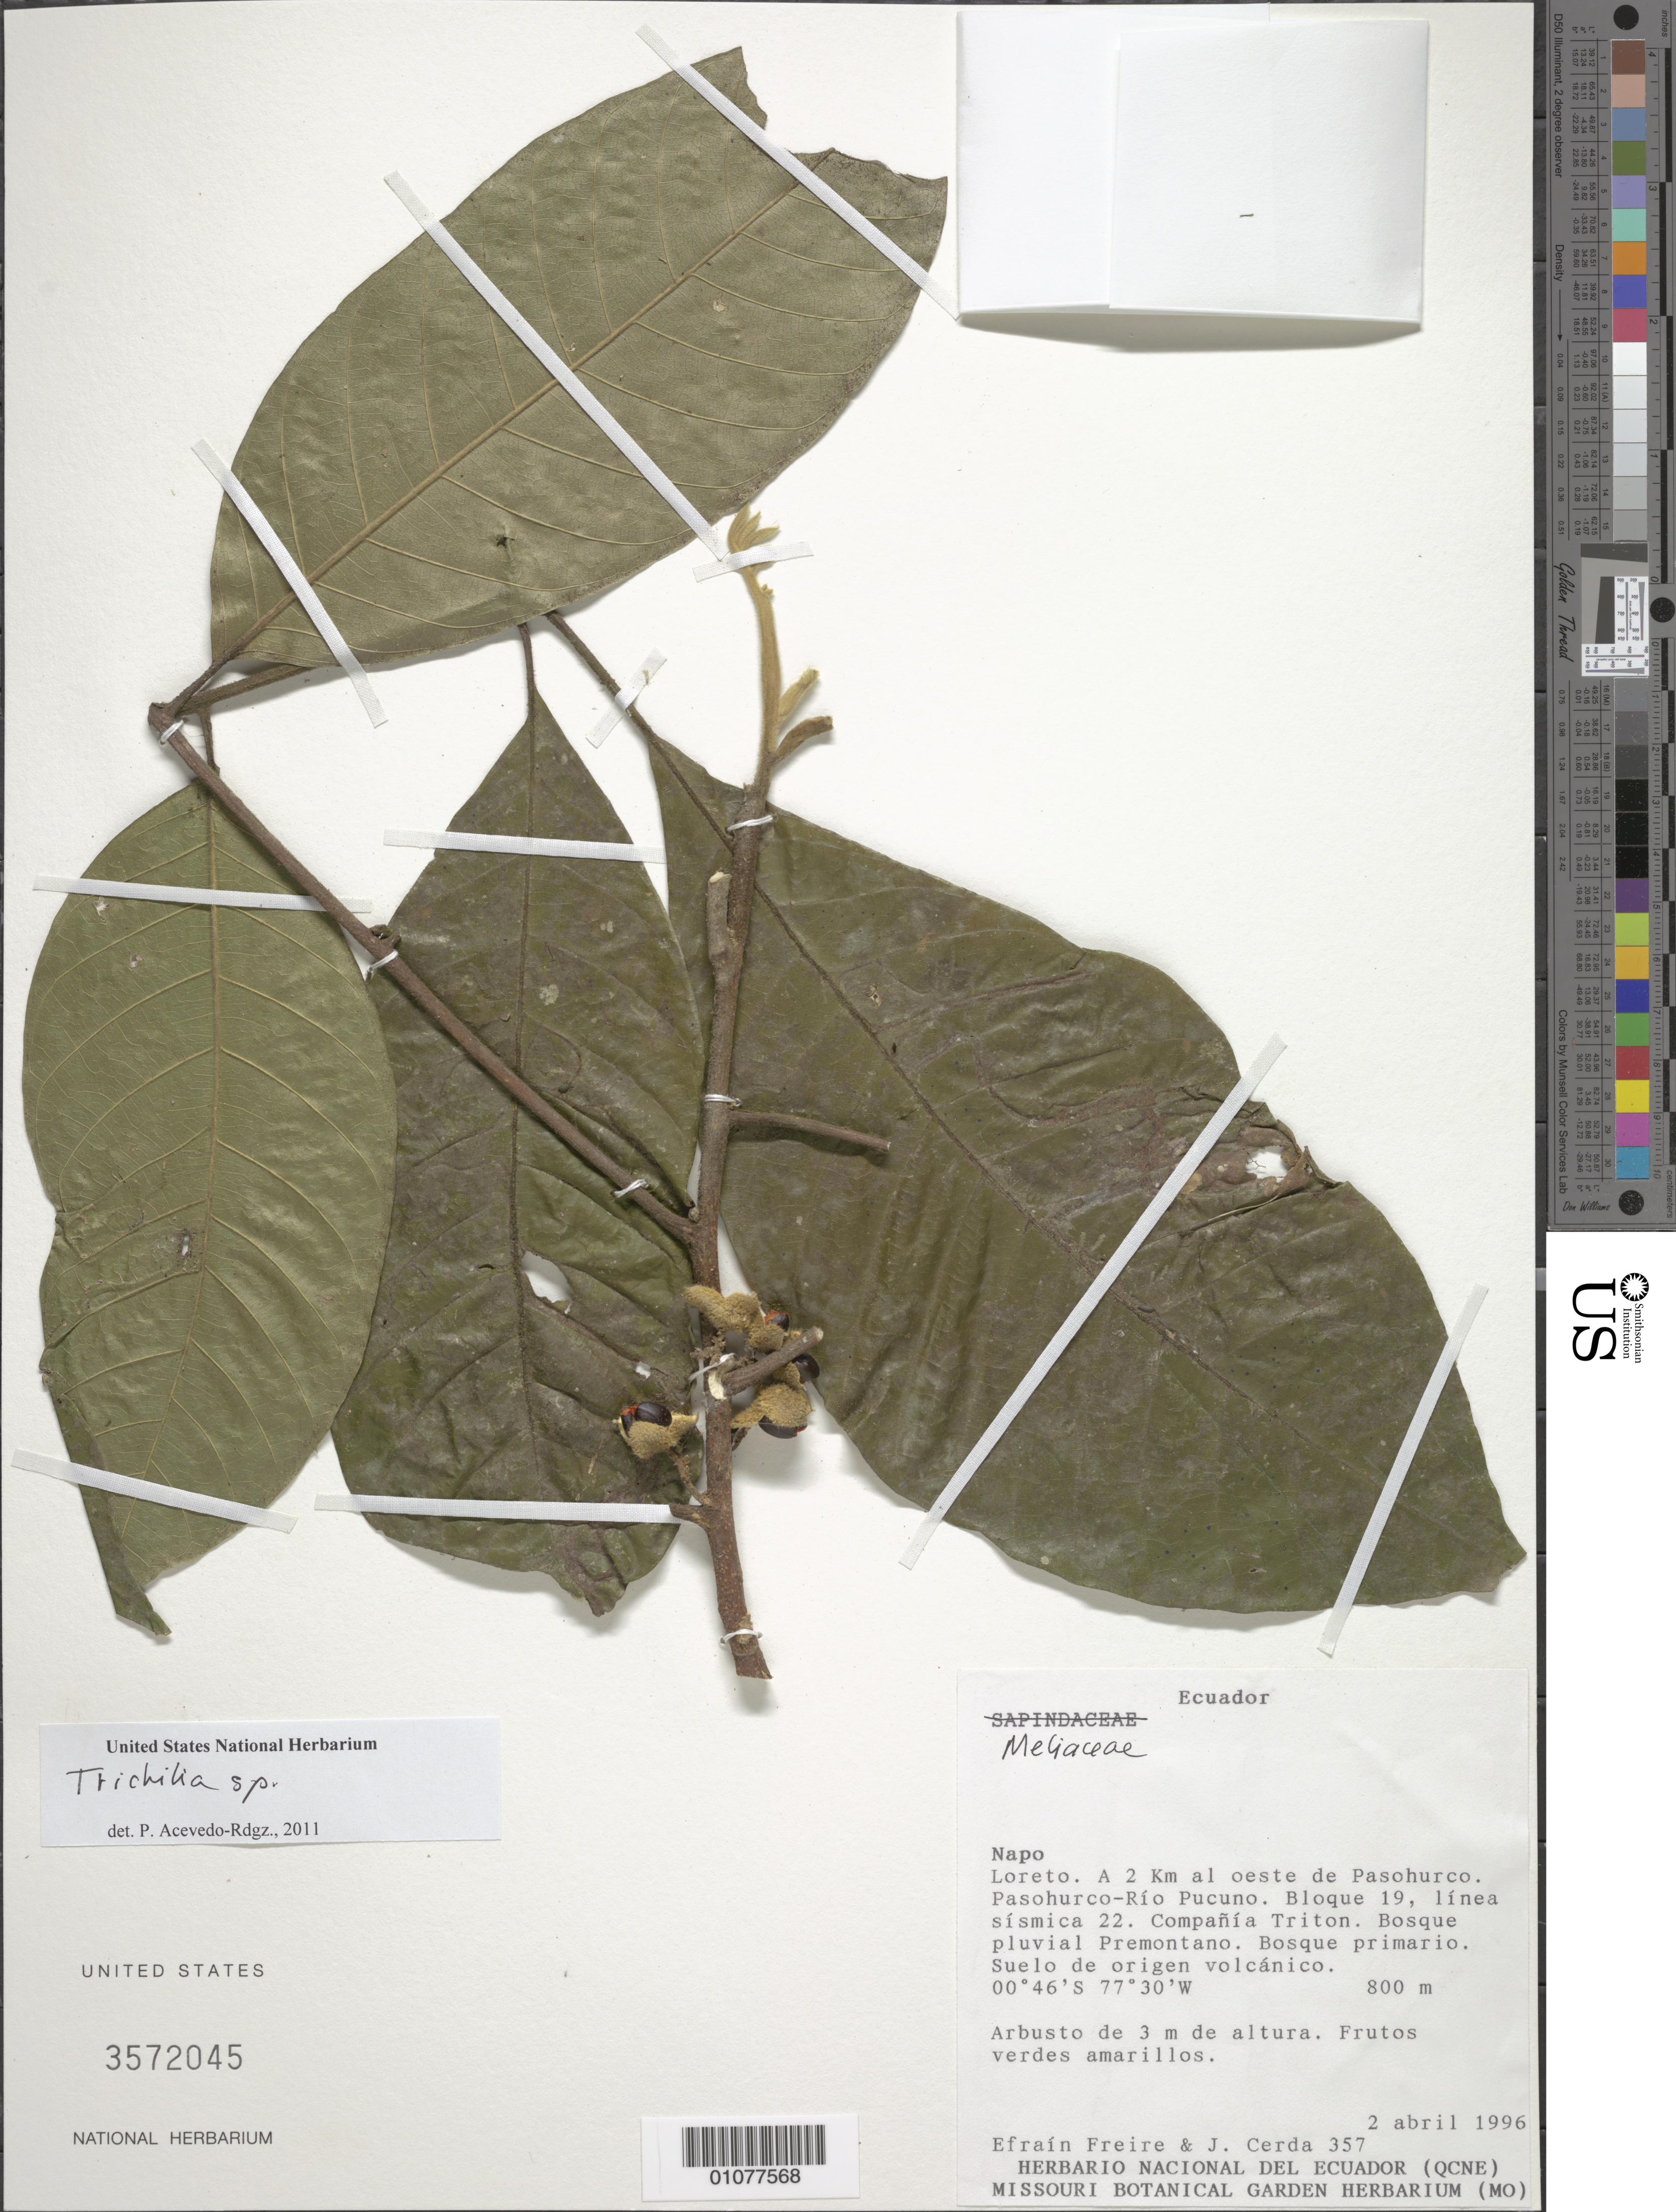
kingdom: Plantae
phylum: Tracheophyta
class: Magnoliopsida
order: Sapindales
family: Meliaceae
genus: Trichilia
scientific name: Trichilia sp.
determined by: Acevedo-Rodríguez, P., (BOT), Smithsonian Institution - National Museum of Natural History (UNITED STATES)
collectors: E. Freire & J. Cerda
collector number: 357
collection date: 1996-04-02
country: Ecuador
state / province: Napo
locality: Loreto. Comunidad 10 de Agosto. Río Pucuno, Bloque 19, línea sísmica 22. Compañía Triton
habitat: Bosque pluvial premontano. Bosque primario. Suelo de origen volcánico.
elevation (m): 800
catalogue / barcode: US 3572045